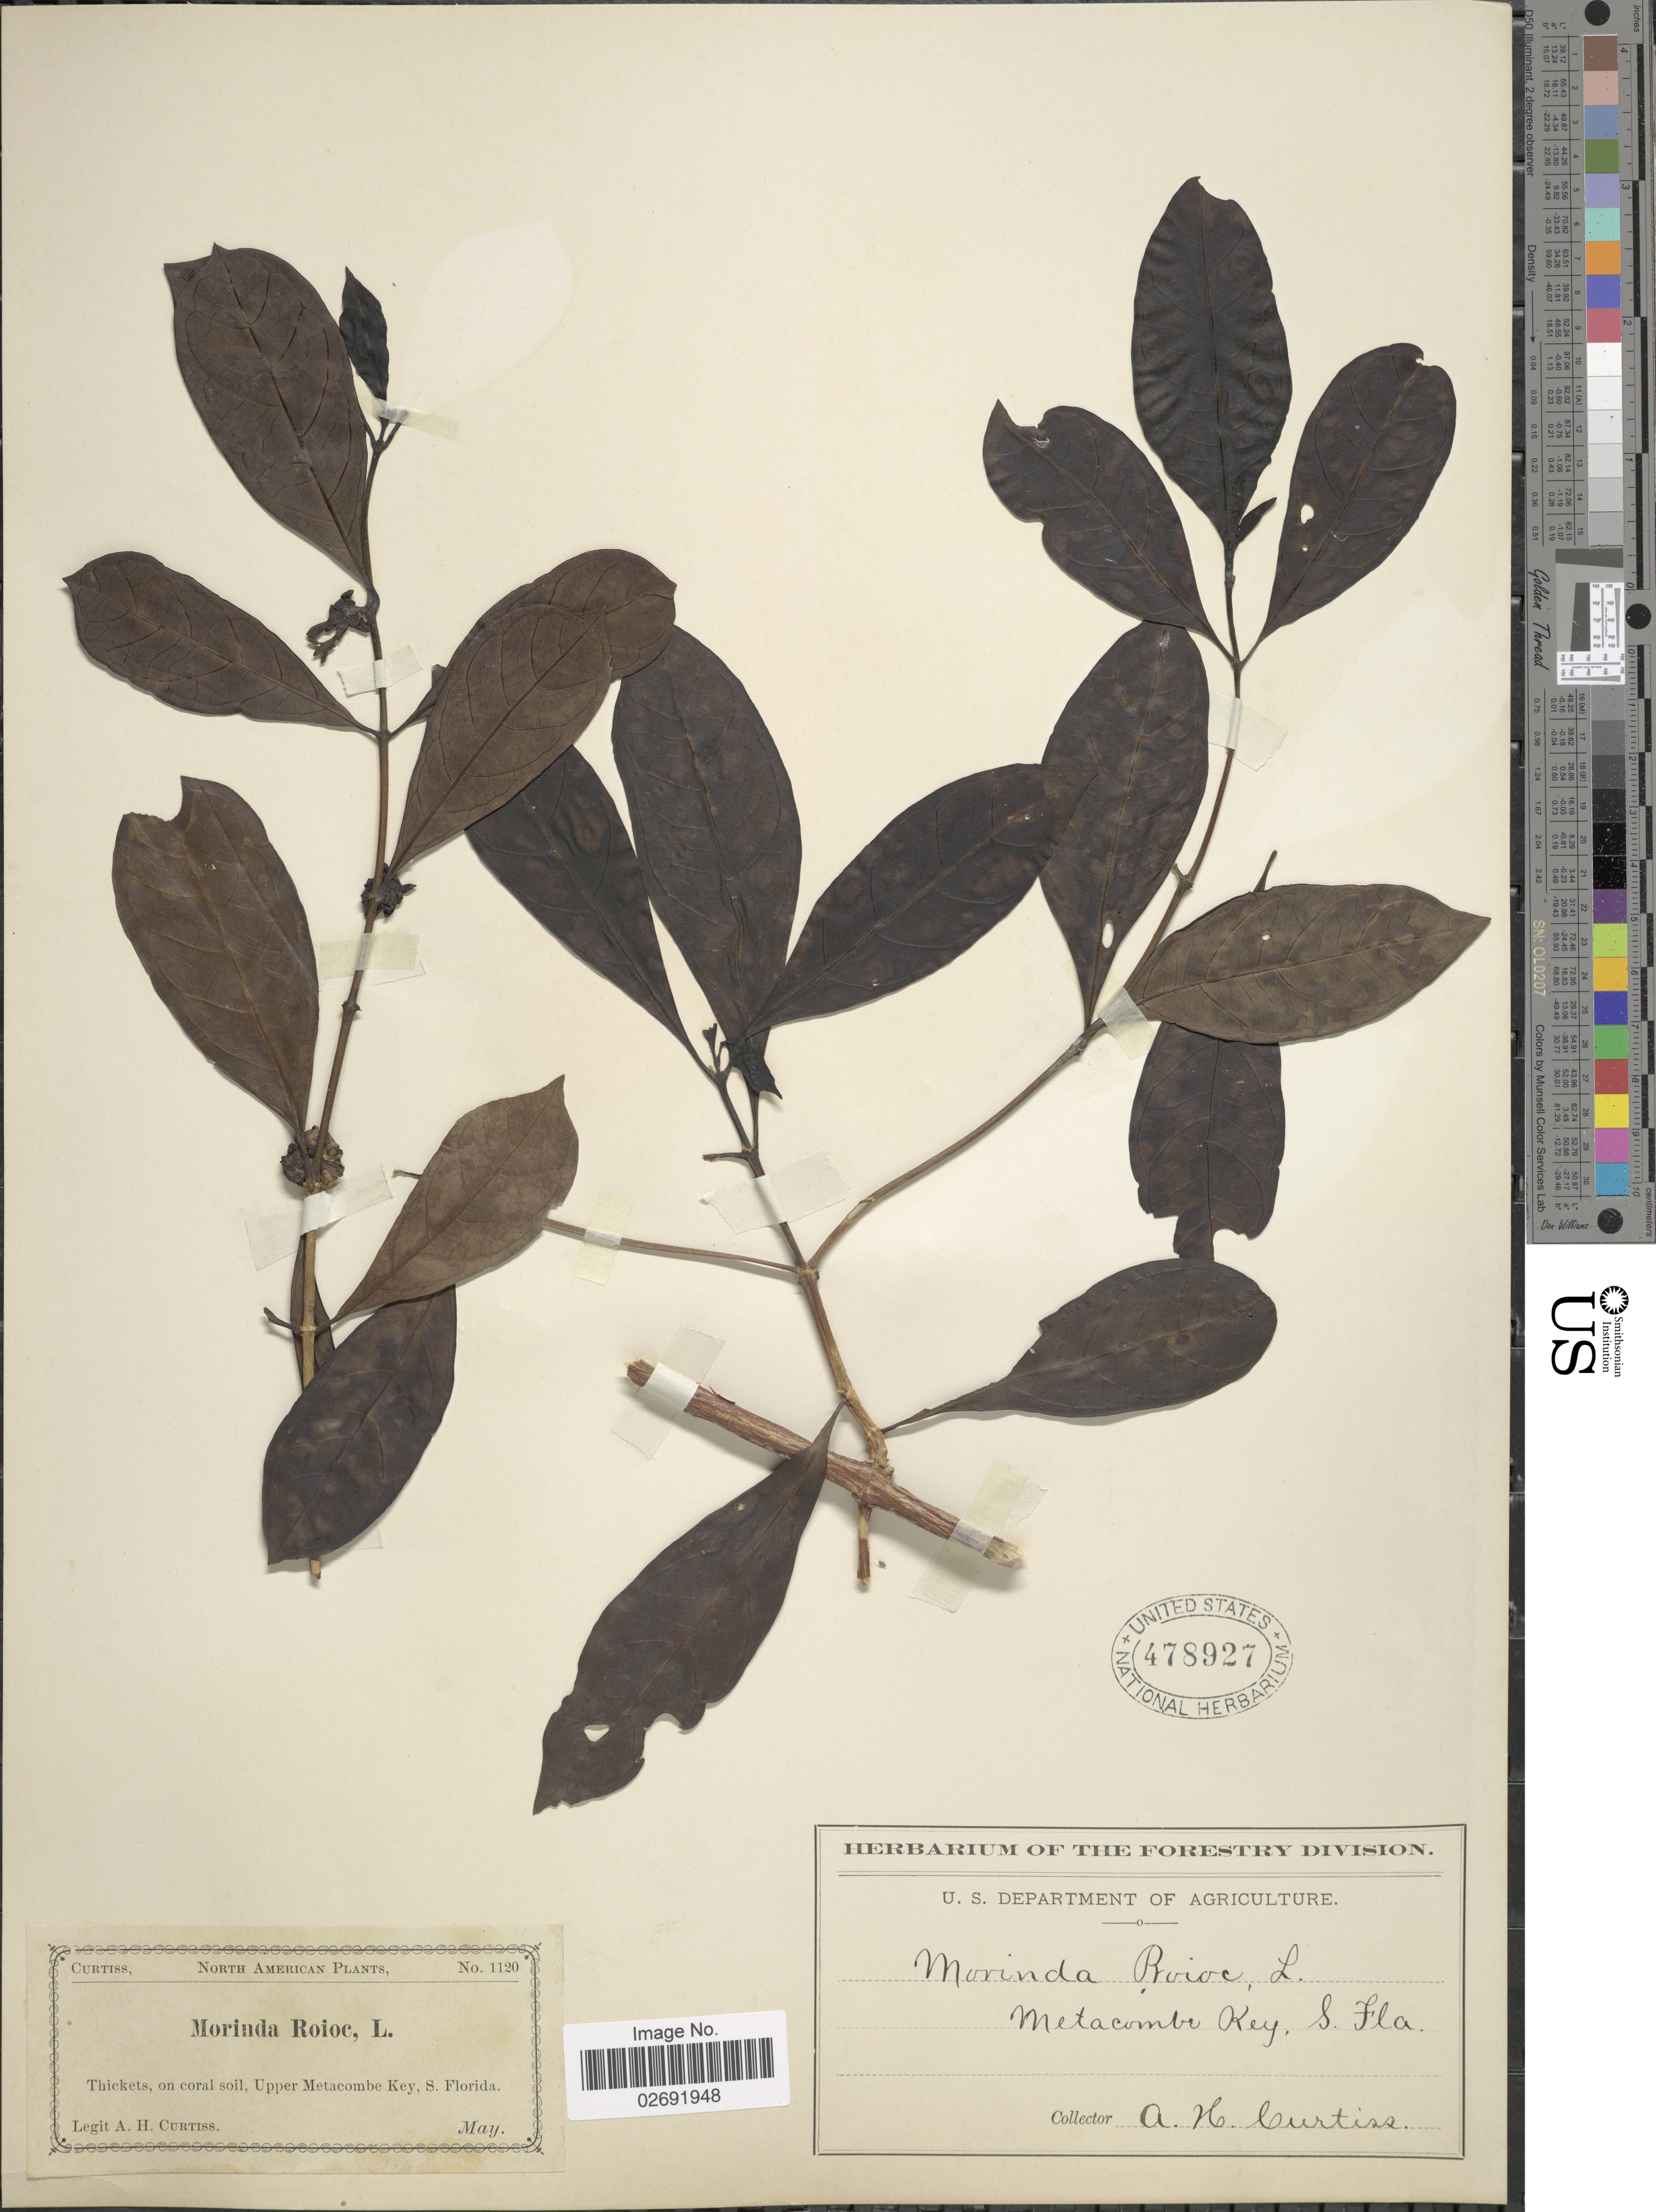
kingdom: Plantae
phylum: Tracheophyta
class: Magnoliopsida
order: Gentianales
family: Rubiaceae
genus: Morinda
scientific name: Morinda royoc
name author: L.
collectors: A. H. Curtiss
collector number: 1120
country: United States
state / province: Florida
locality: Thickets, on coral soil, Upper Metacombe Key, S. Florida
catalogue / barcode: US 478927